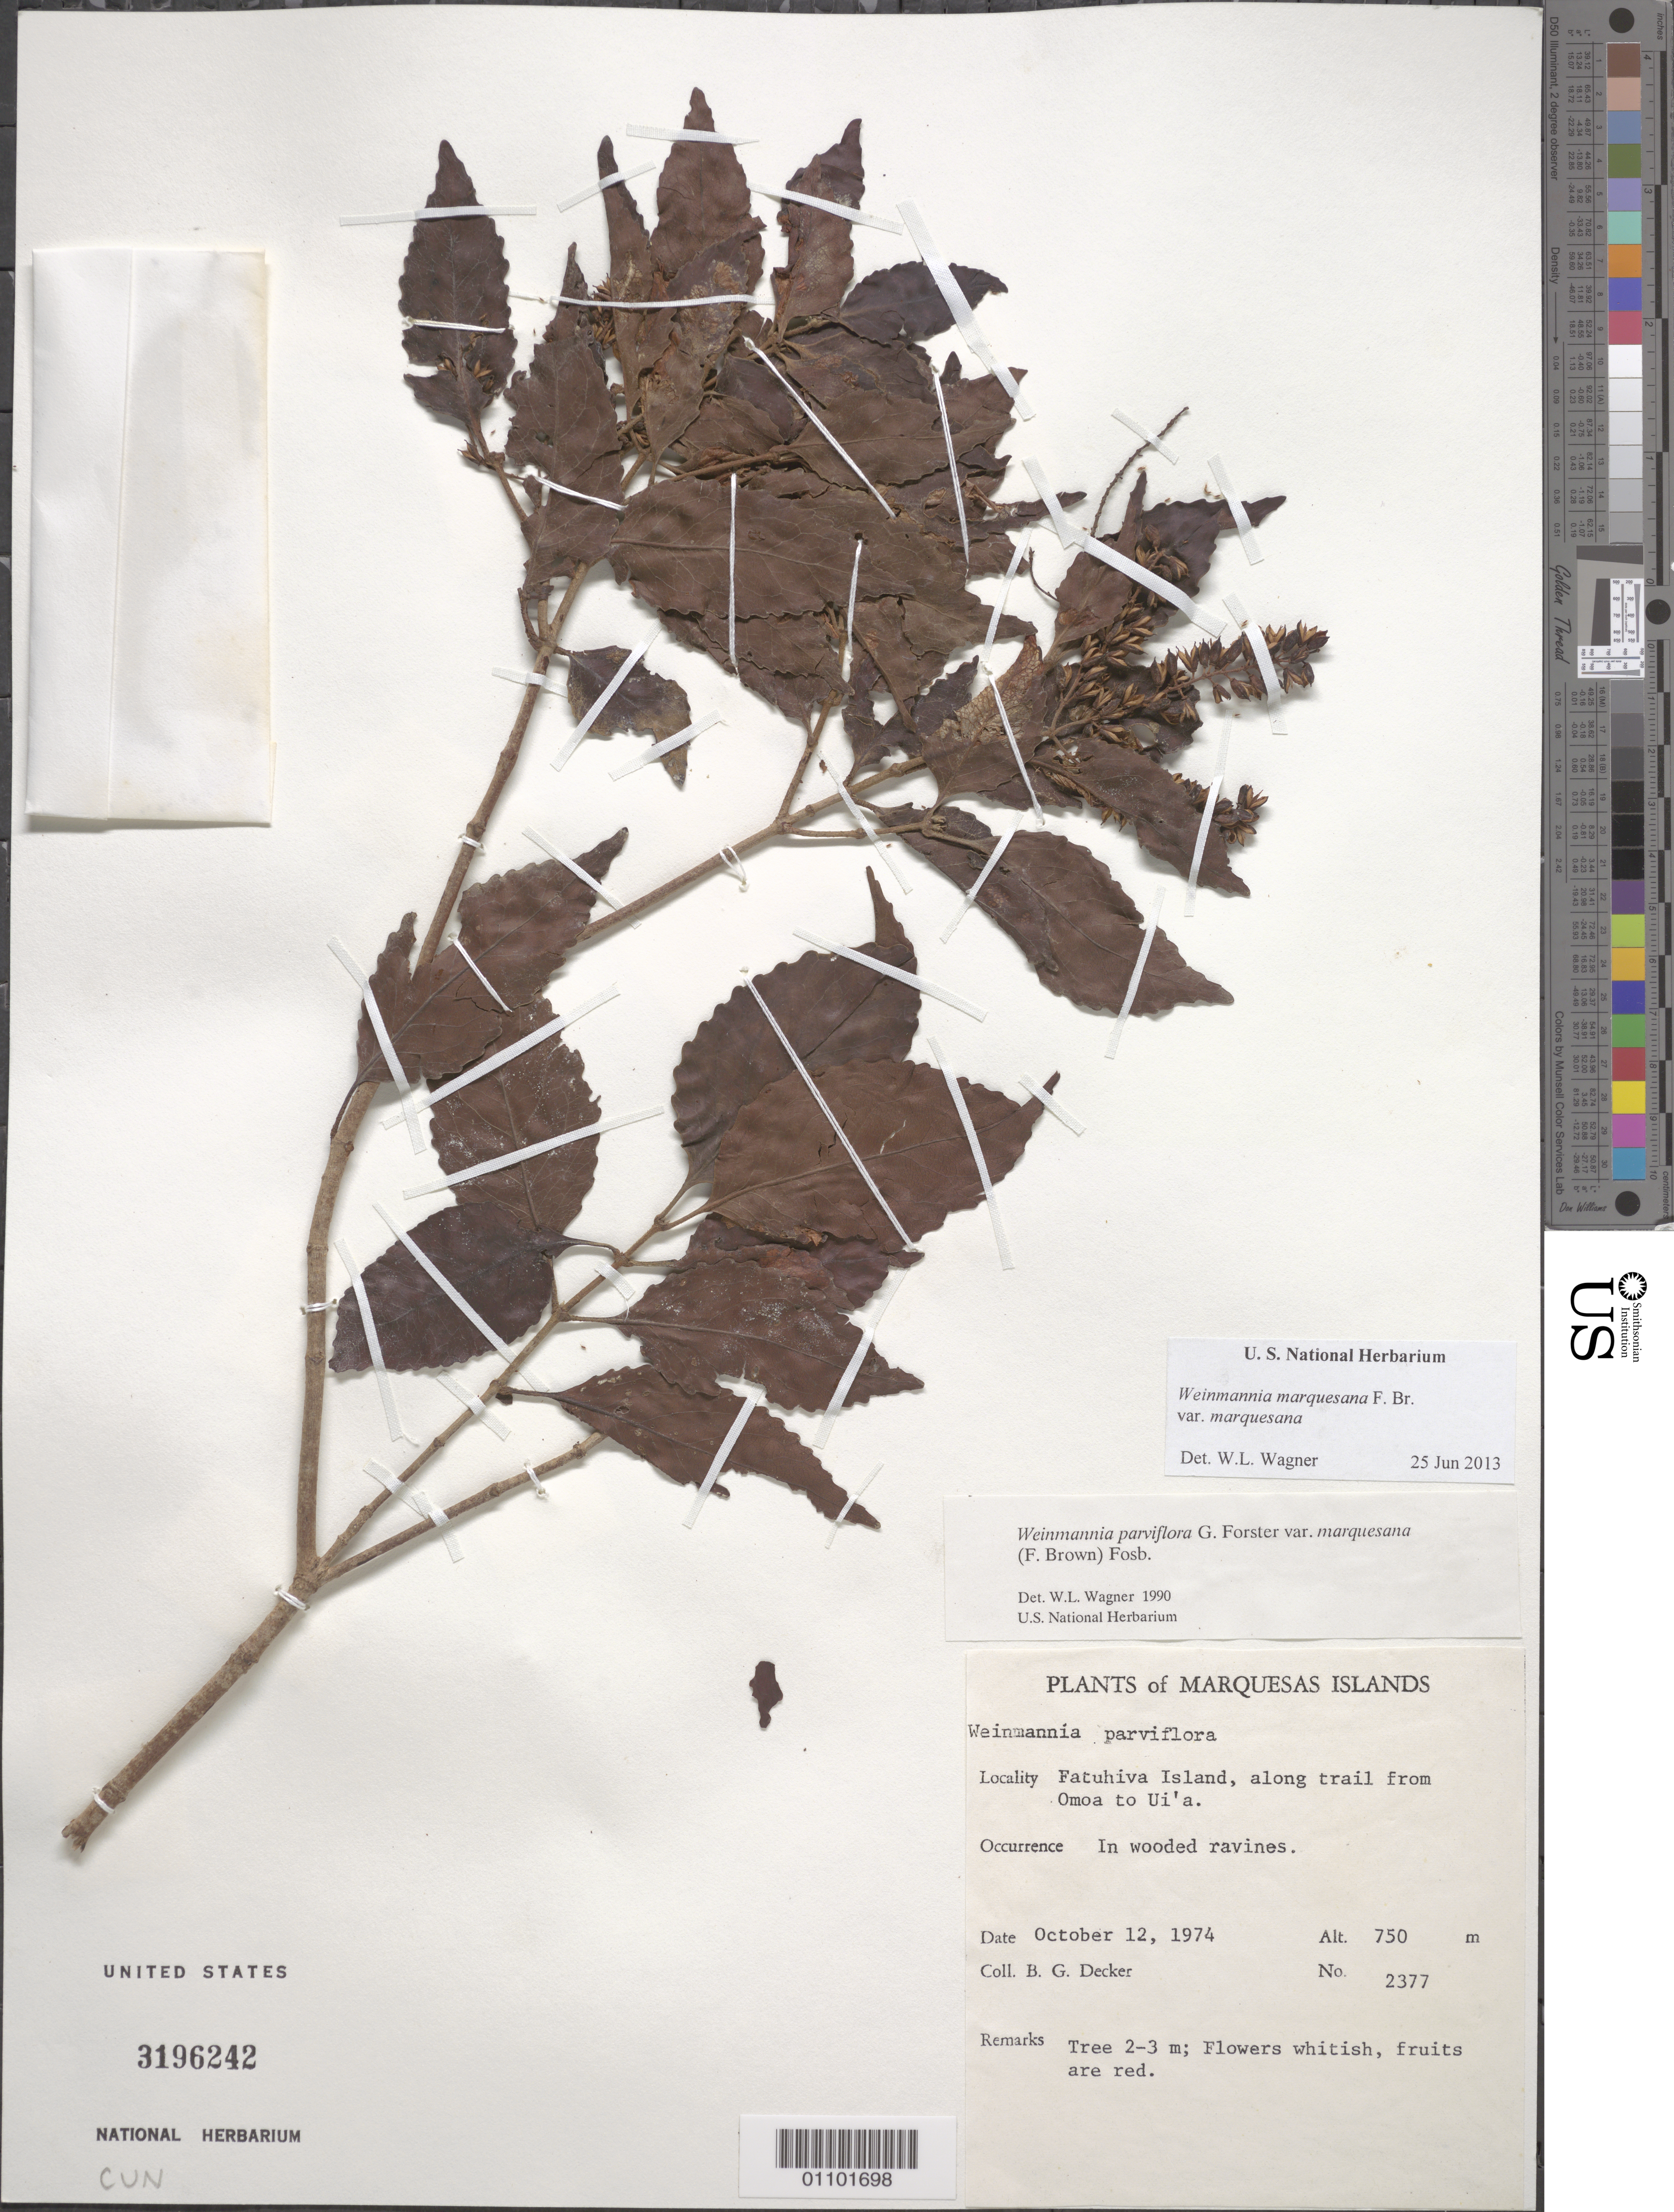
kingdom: Plantae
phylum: Tracheophyta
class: Magnoliopsida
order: Oxalidales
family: Cunoniaceae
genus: Pterophylla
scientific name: Pterophylla marquesana var. marquesana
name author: (F. Br.) Pillon & H.C. Hopkins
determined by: Wagner, W. L., (BOT), Smithsonian Institution - National Museum of Natural History (UNITED STATES)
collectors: B. G. Decker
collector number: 2377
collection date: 1974-10-12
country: French Polynesia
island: Fatu Hiva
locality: along trail from 'Omo'a to Ui'a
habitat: Wooded ravine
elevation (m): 750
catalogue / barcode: US 3196242